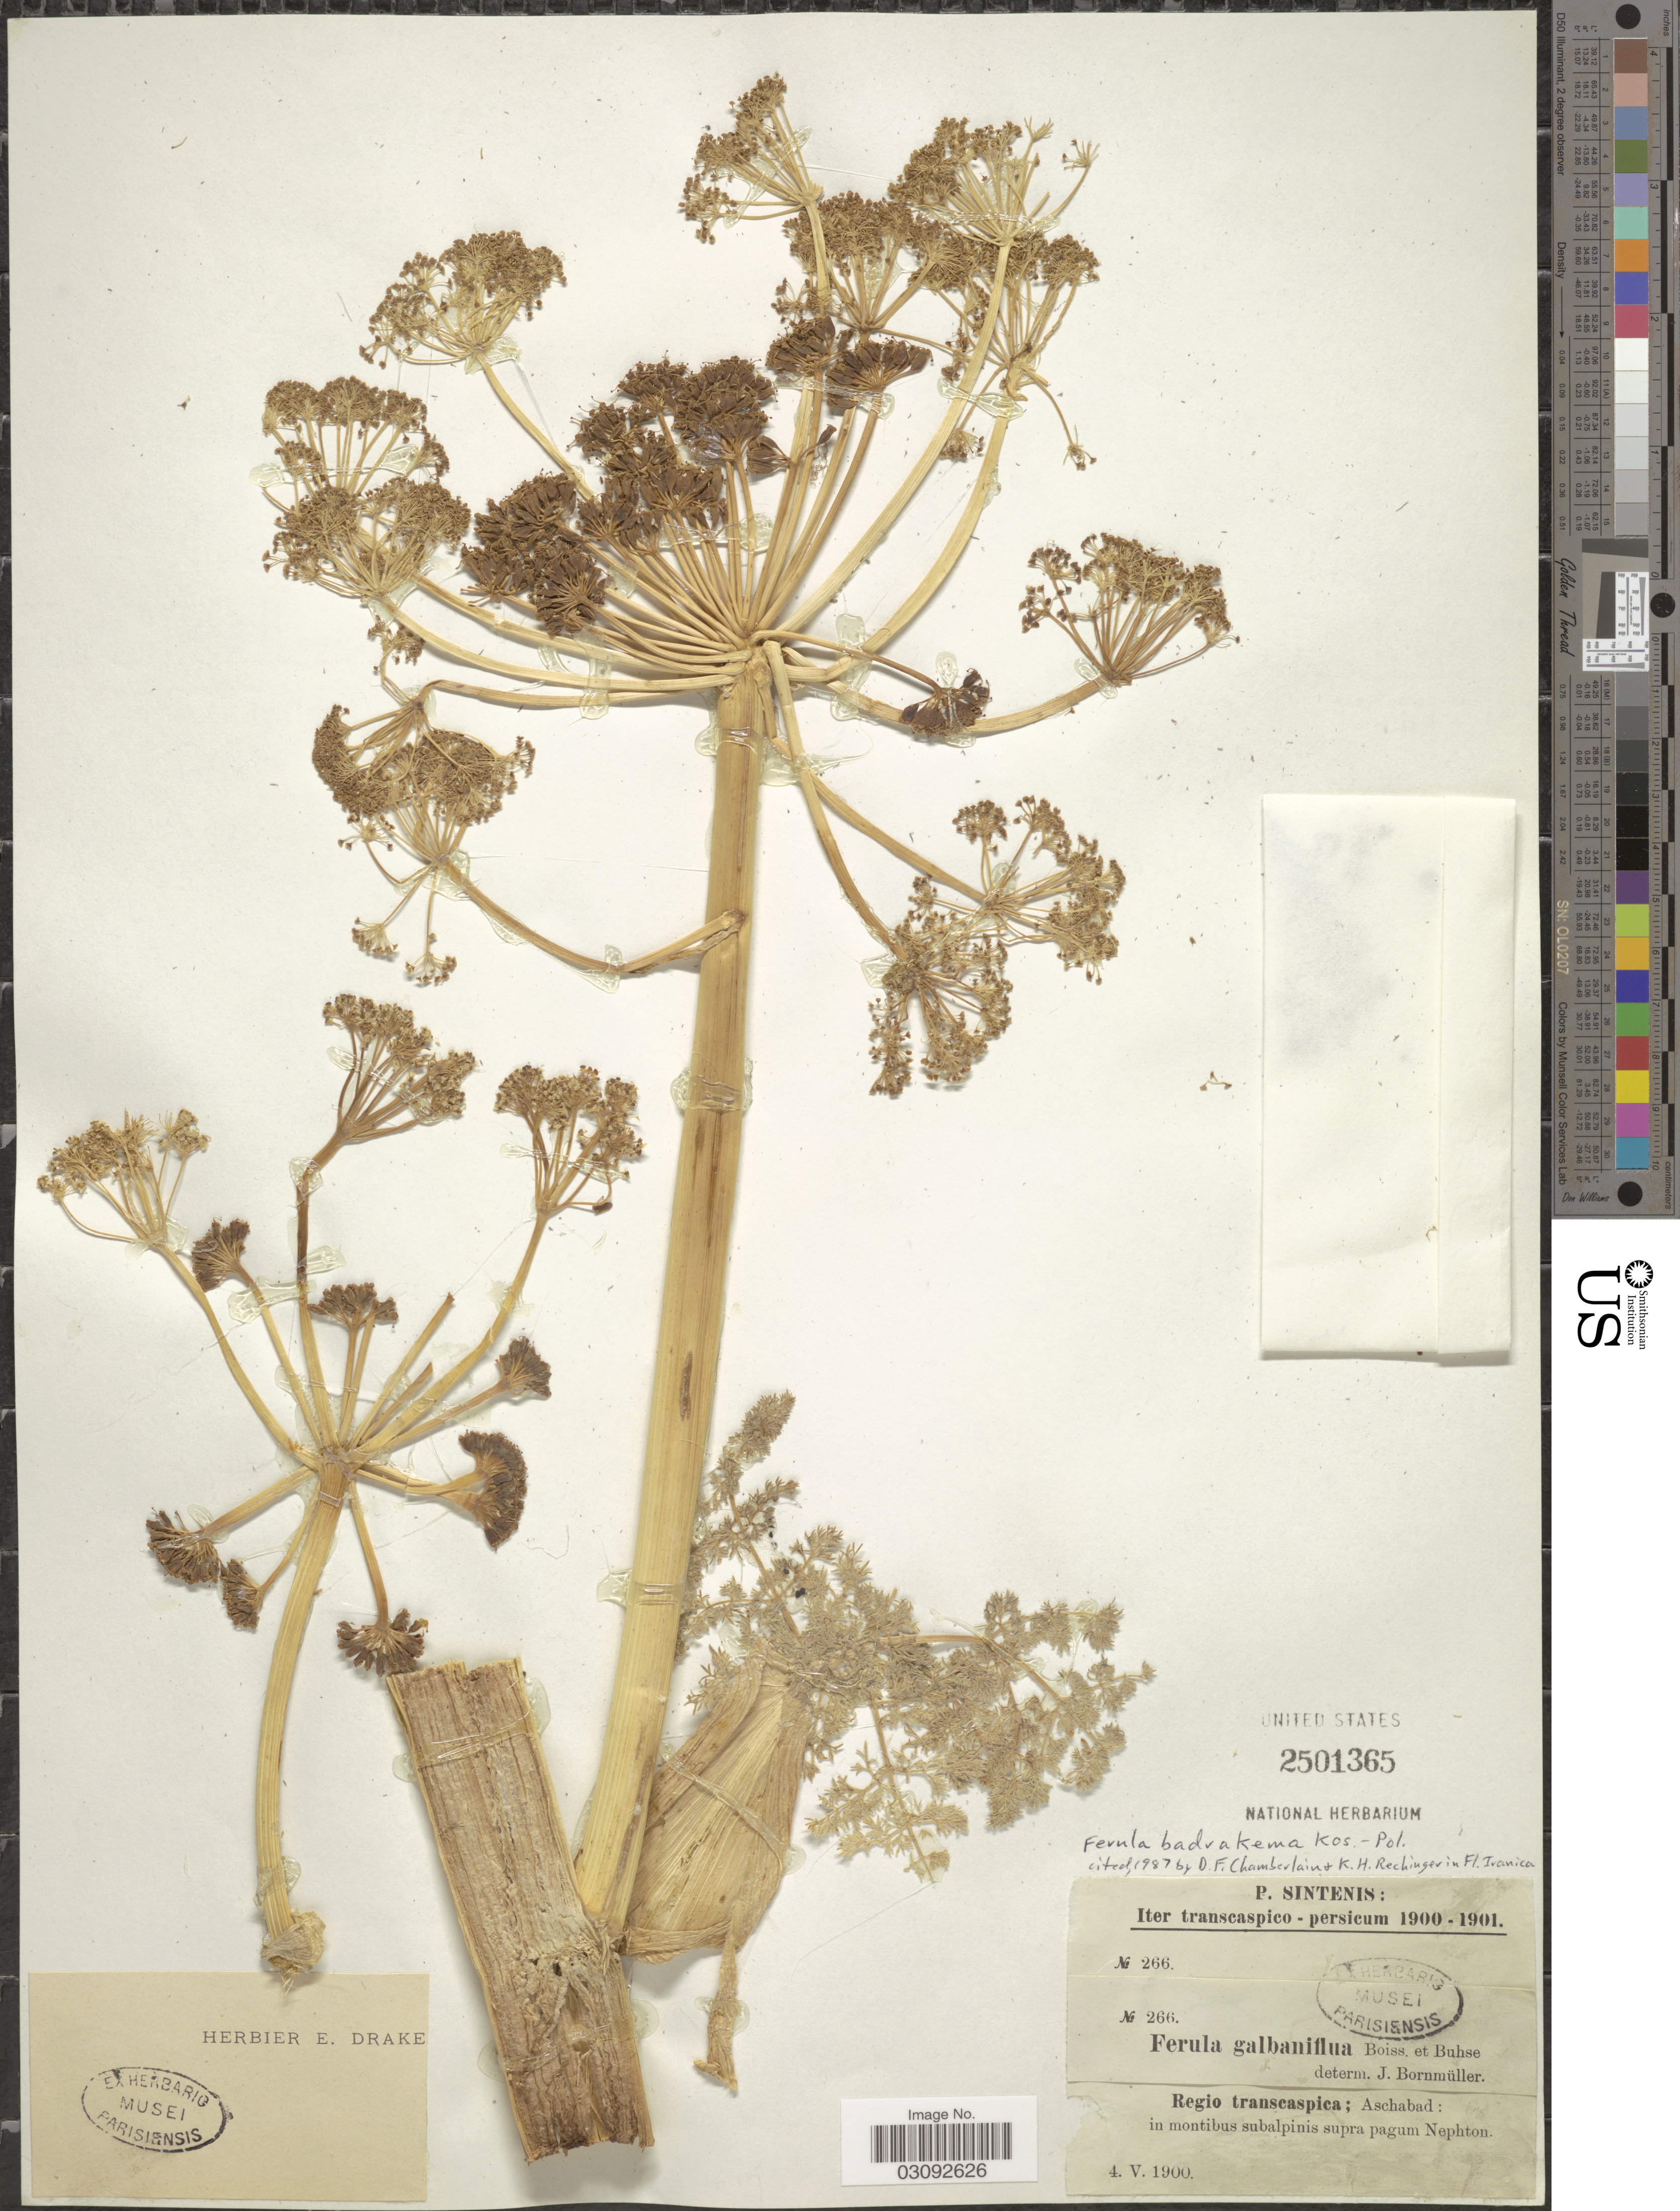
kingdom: Plantae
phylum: Tracheophyta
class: Magnoliopsida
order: Apiales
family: Apiaceae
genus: Ferula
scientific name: Ferula badrakema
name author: Koso-Pol.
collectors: P. Sintenis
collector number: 266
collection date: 1900-05-04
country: Turkey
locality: Regio transcaspica; Aschabad: in montibus subalpinis supra pagum Nephton.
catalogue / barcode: US 2501365